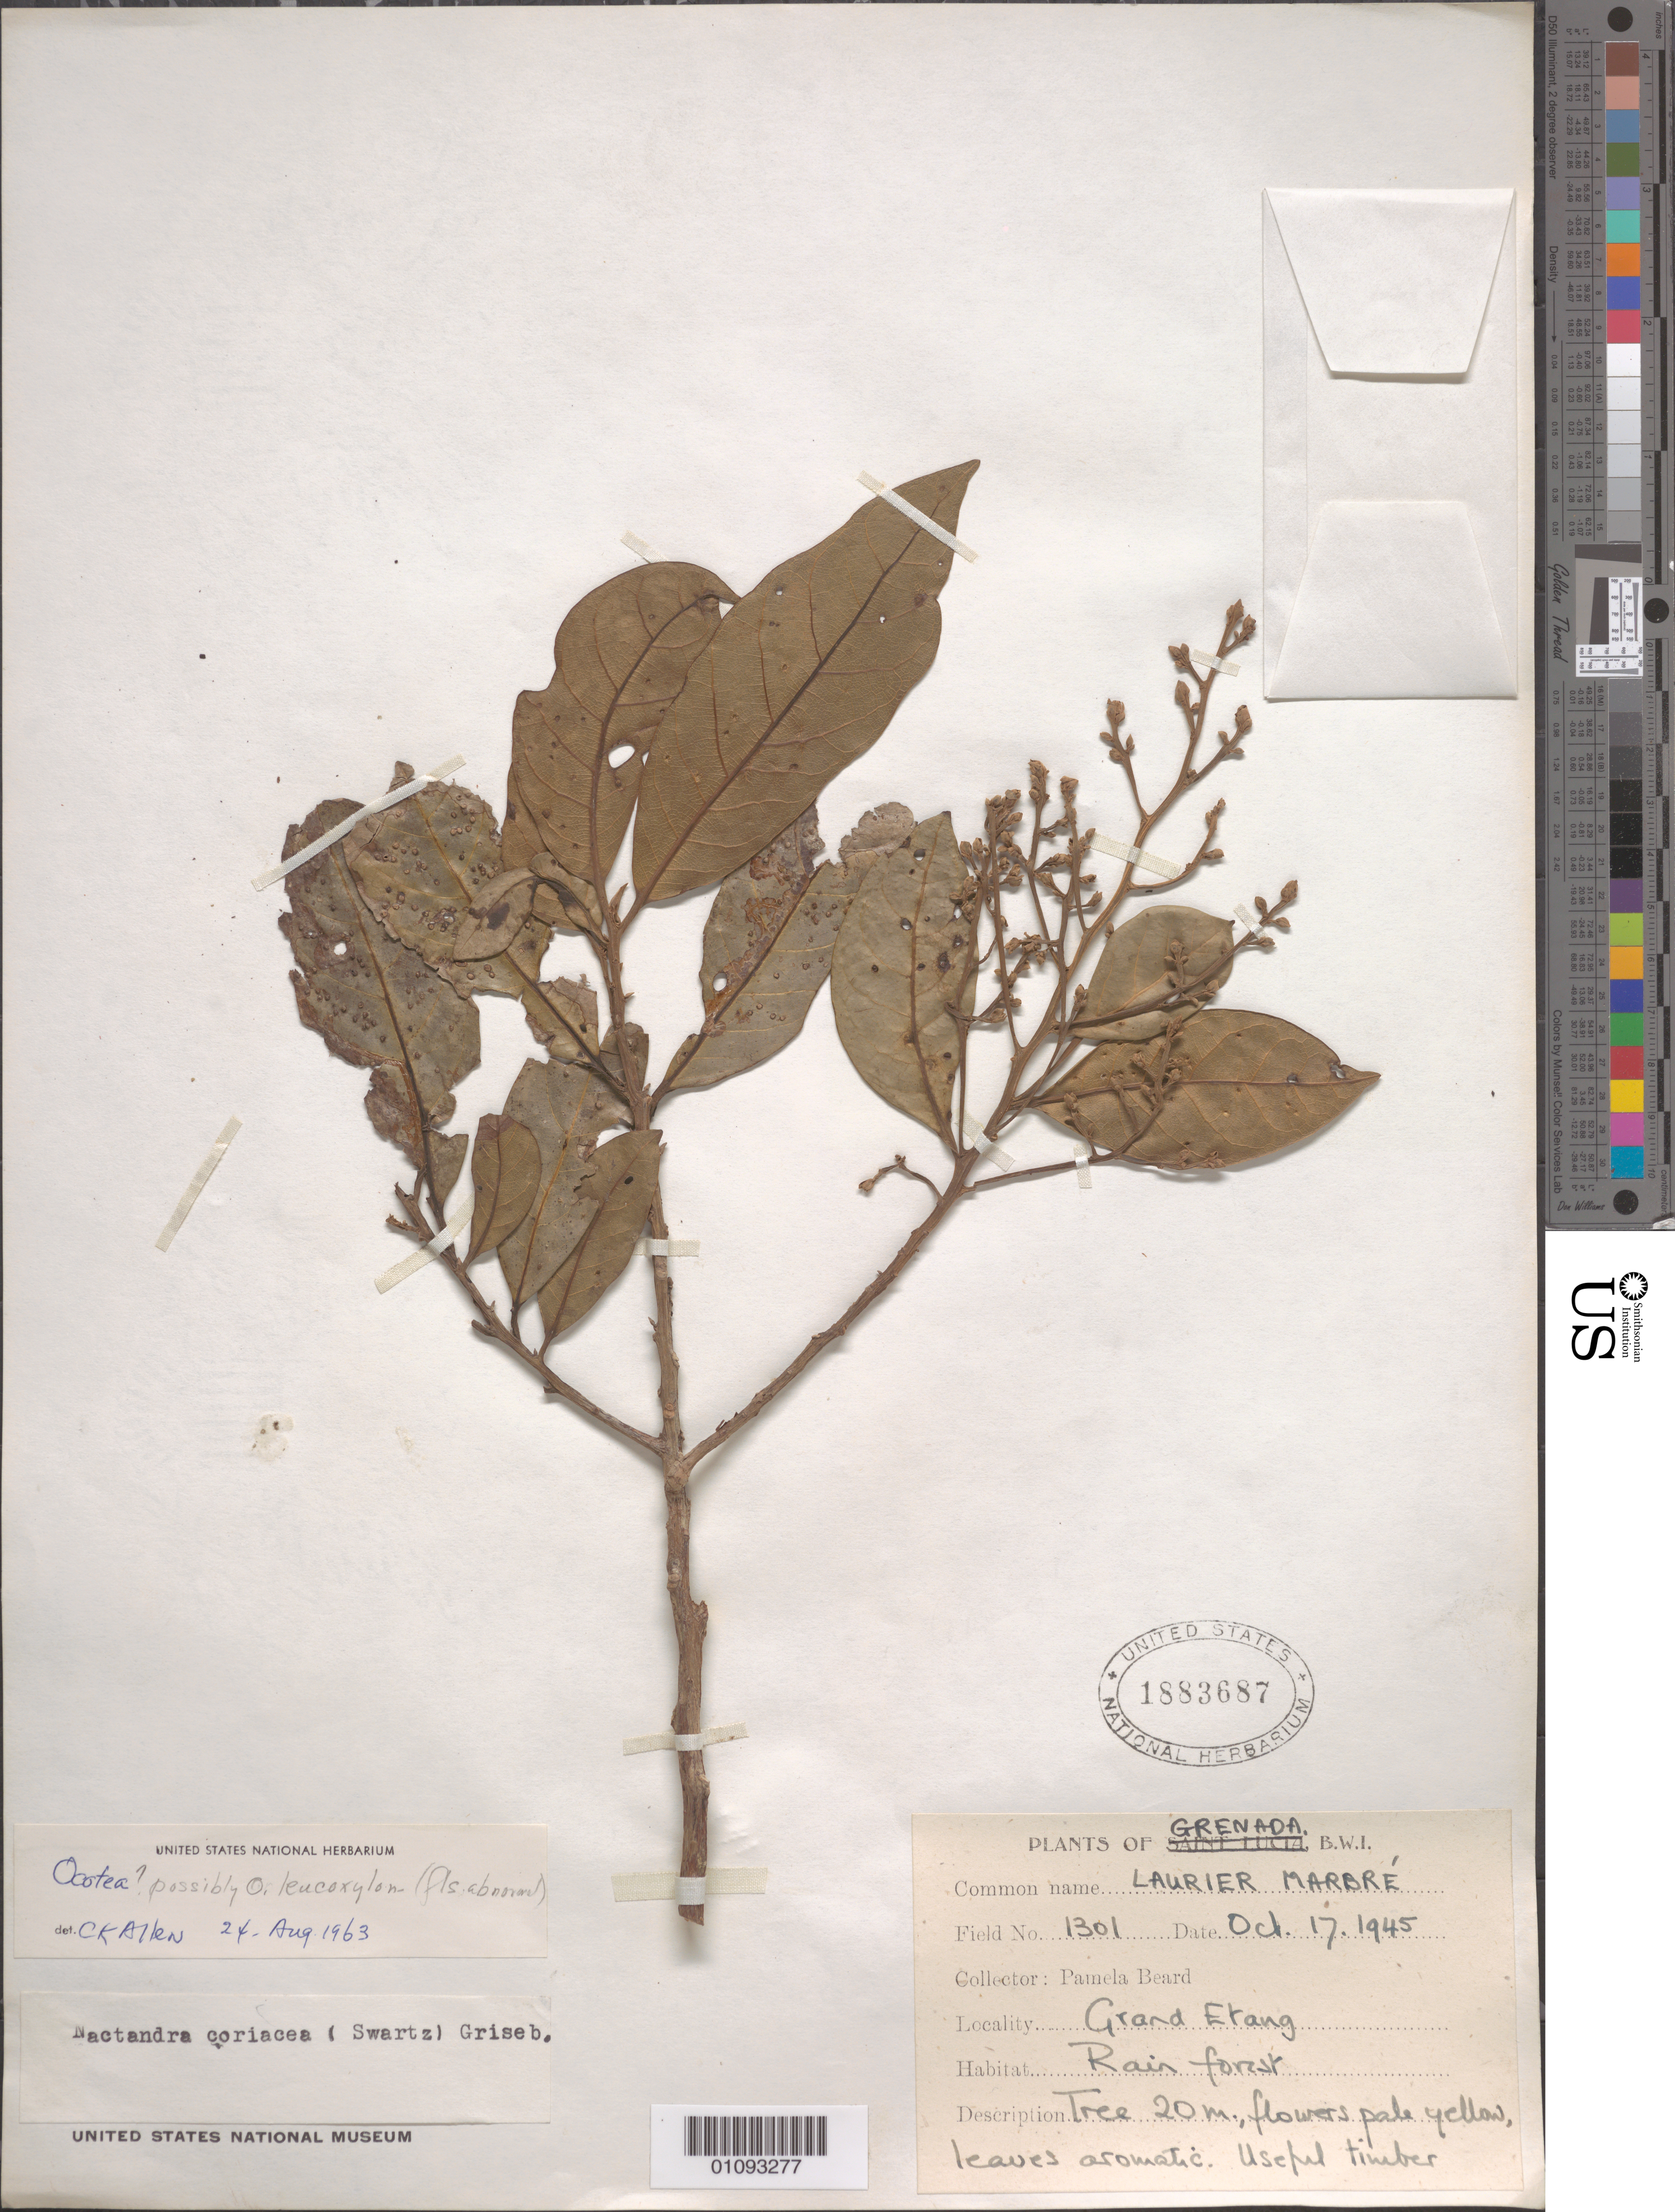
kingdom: Plantae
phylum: Tracheophyta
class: Magnoliopsida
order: Laurales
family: Lauraceae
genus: Ocotea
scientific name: Ocotea leucoxylon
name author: (Sw.) Laness.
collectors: P. Beard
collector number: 1301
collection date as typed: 17 Oct 1945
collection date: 1945-10-17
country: Grenada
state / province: Saint Andrew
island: Grenada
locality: Grand Etang.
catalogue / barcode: US 1883687